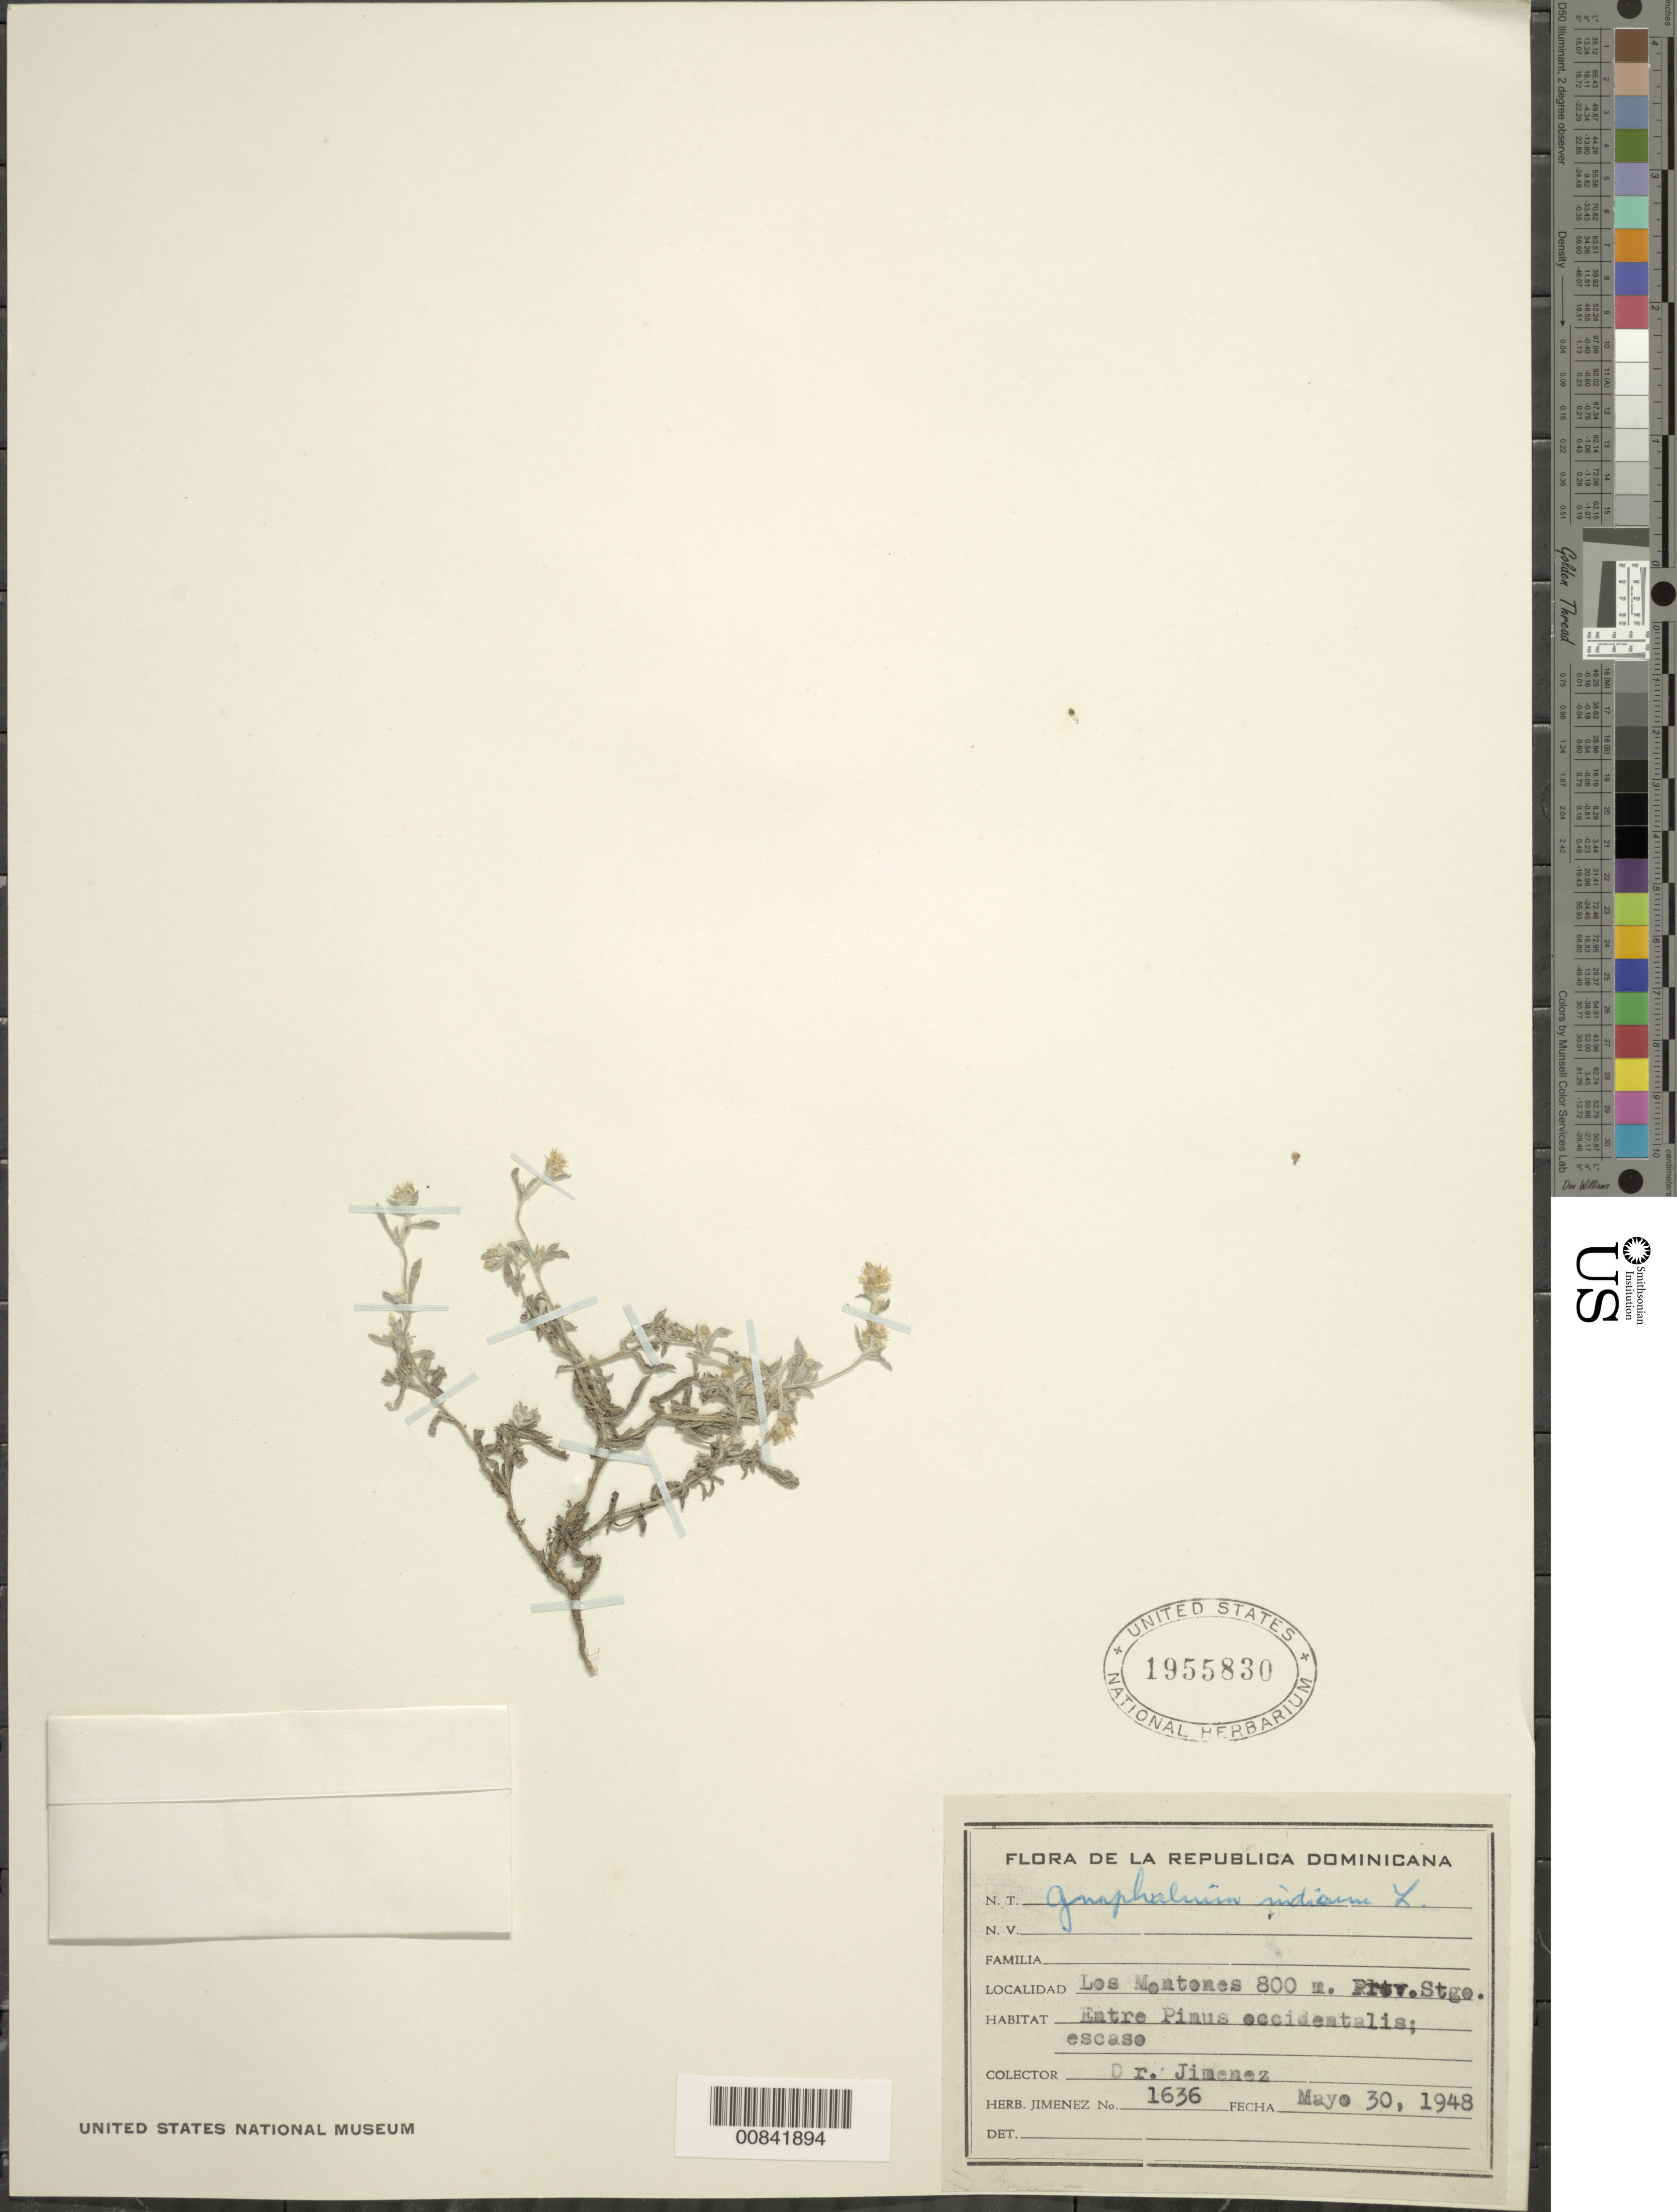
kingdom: Plantae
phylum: Tracheophyta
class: Magnoliopsida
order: Asterales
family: Asteraceae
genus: Helichrysum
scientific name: Helichrysum indicum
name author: (L.) Grierson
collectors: J. J. Jiménez Almonte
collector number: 1636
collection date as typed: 30 May 1948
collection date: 1948-05-30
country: Dominican Republic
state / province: Santiago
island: Hispaniola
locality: Los Montones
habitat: Entre Pinus occidentalis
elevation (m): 800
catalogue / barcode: US 1955830